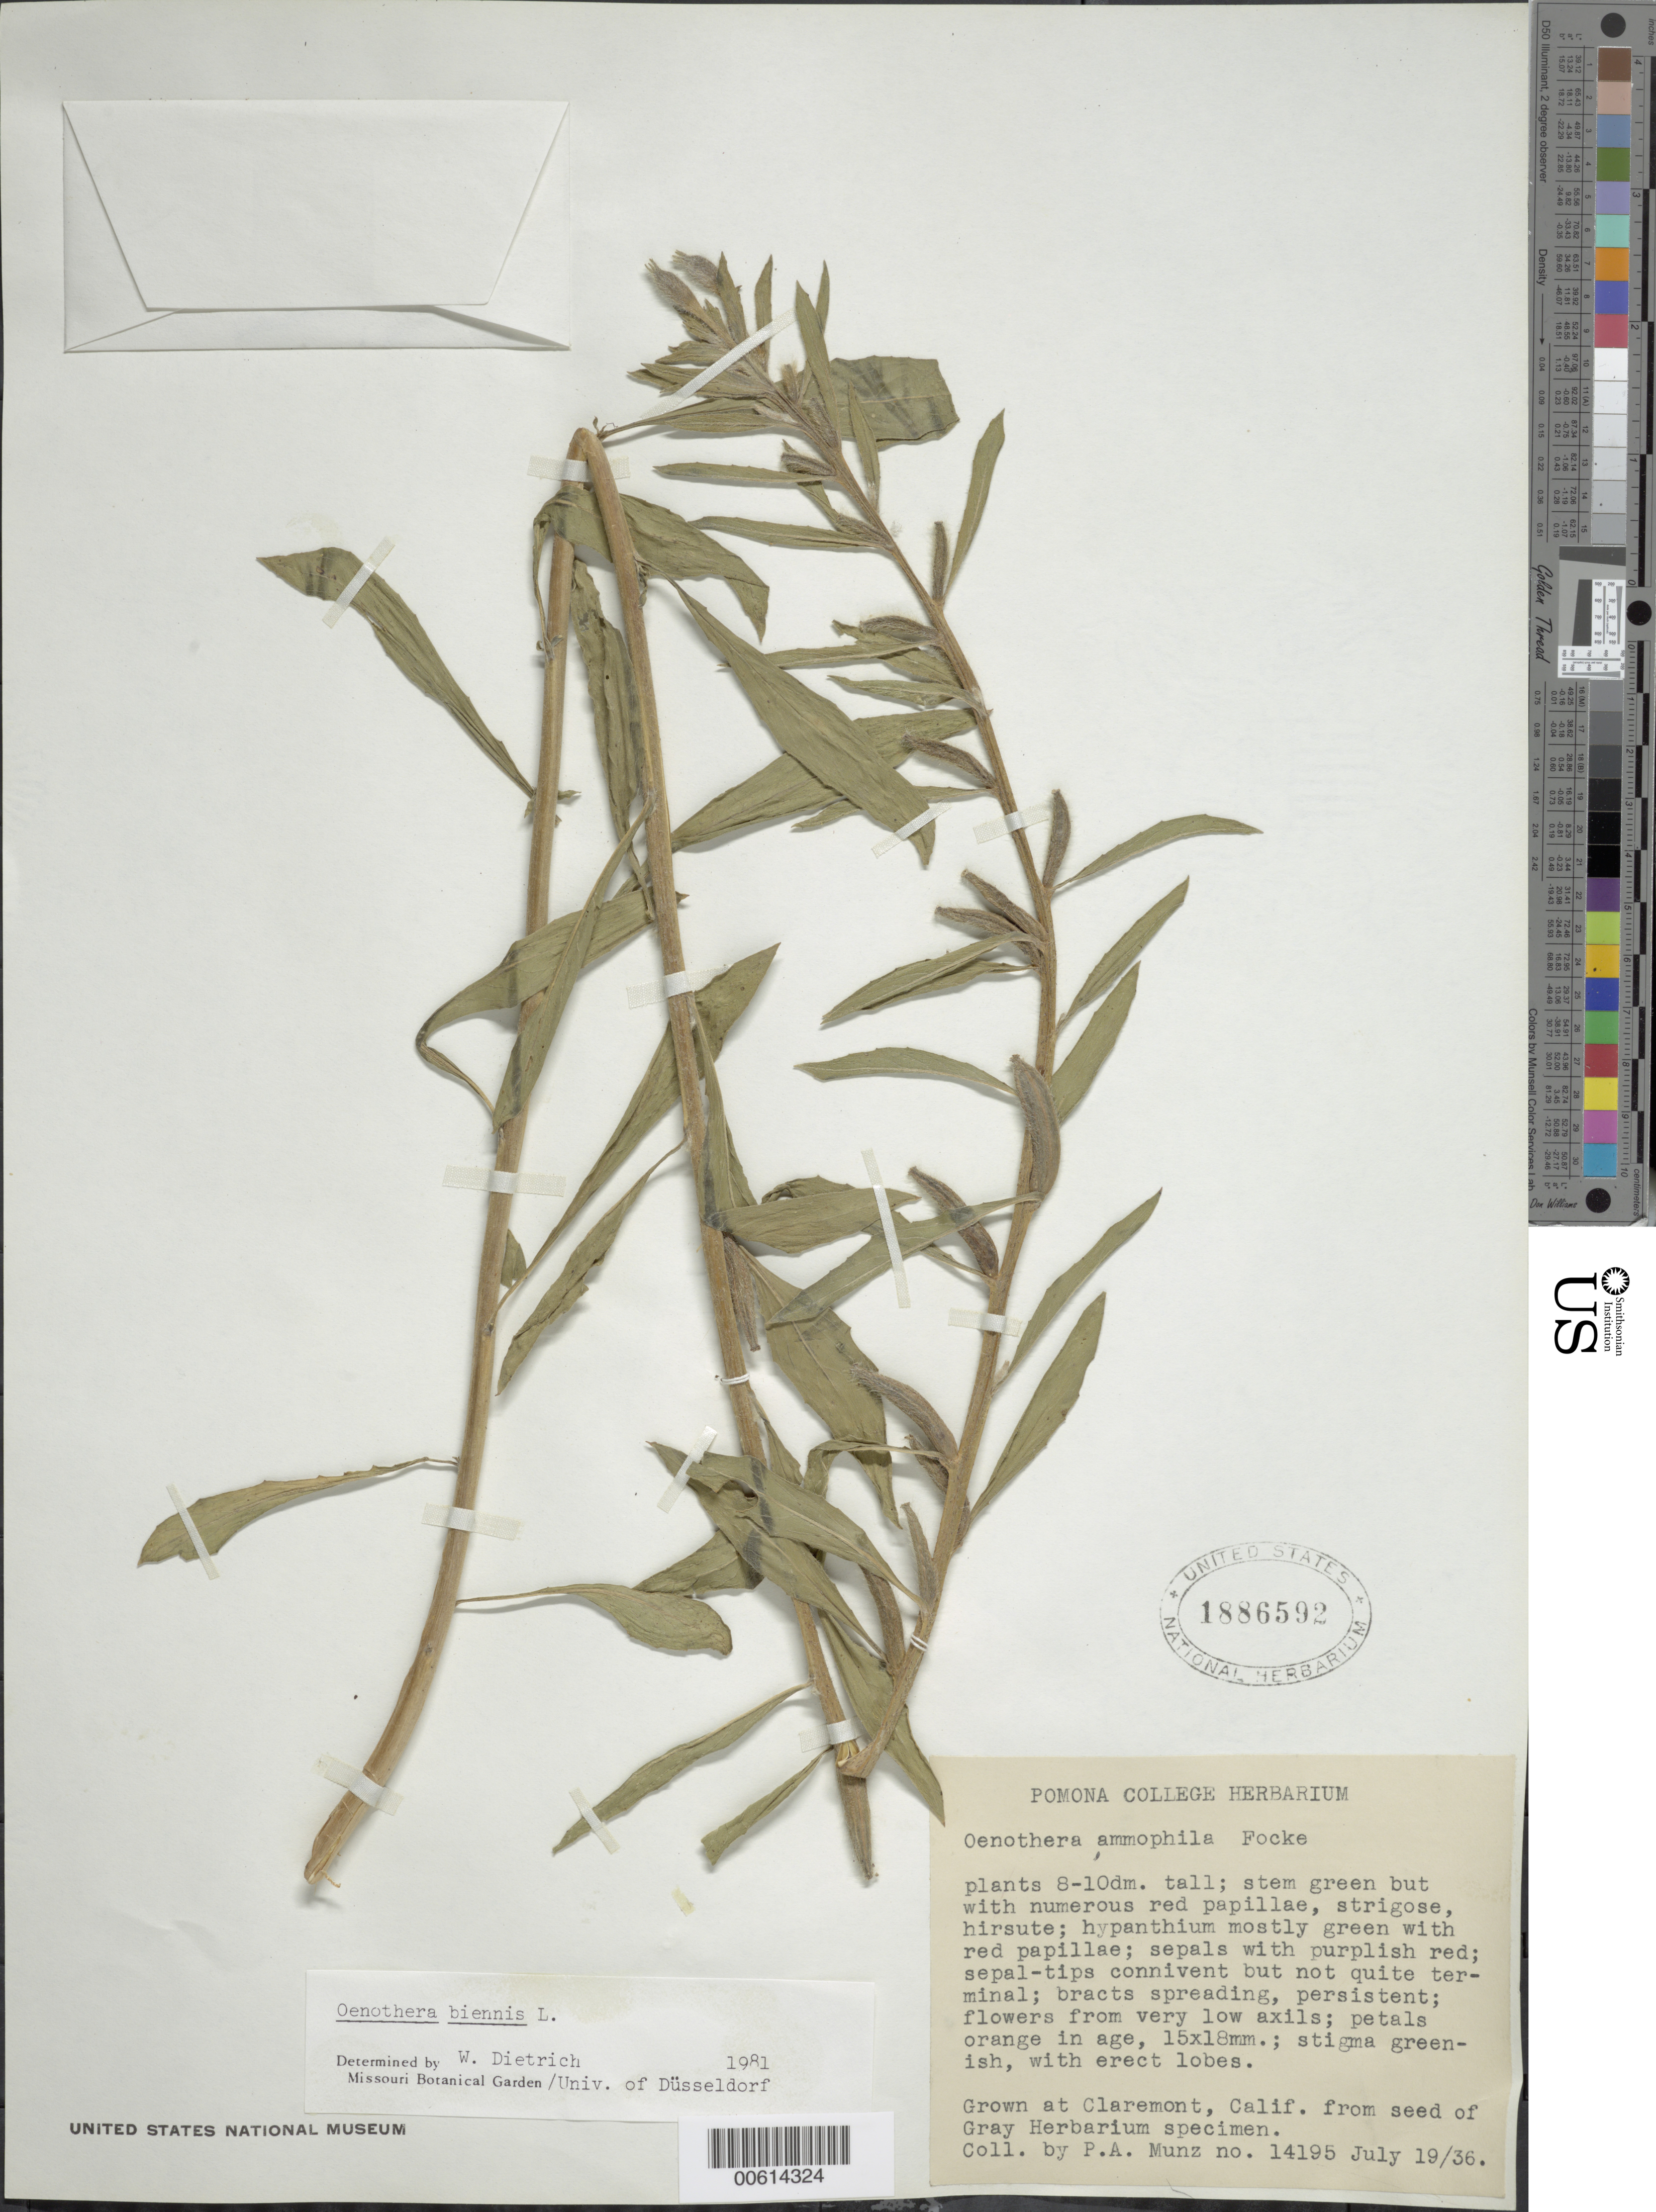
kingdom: Plantae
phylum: Tracheophyta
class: Magnoliopsida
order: Myrtales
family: Onagraceae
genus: Oenothera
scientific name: Oenothera biennis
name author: L.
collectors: P. A. Munz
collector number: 14195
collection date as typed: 19 Jul 1936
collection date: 1936-07-19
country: United States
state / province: California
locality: Pomona College, Claremont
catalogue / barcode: US 1886592